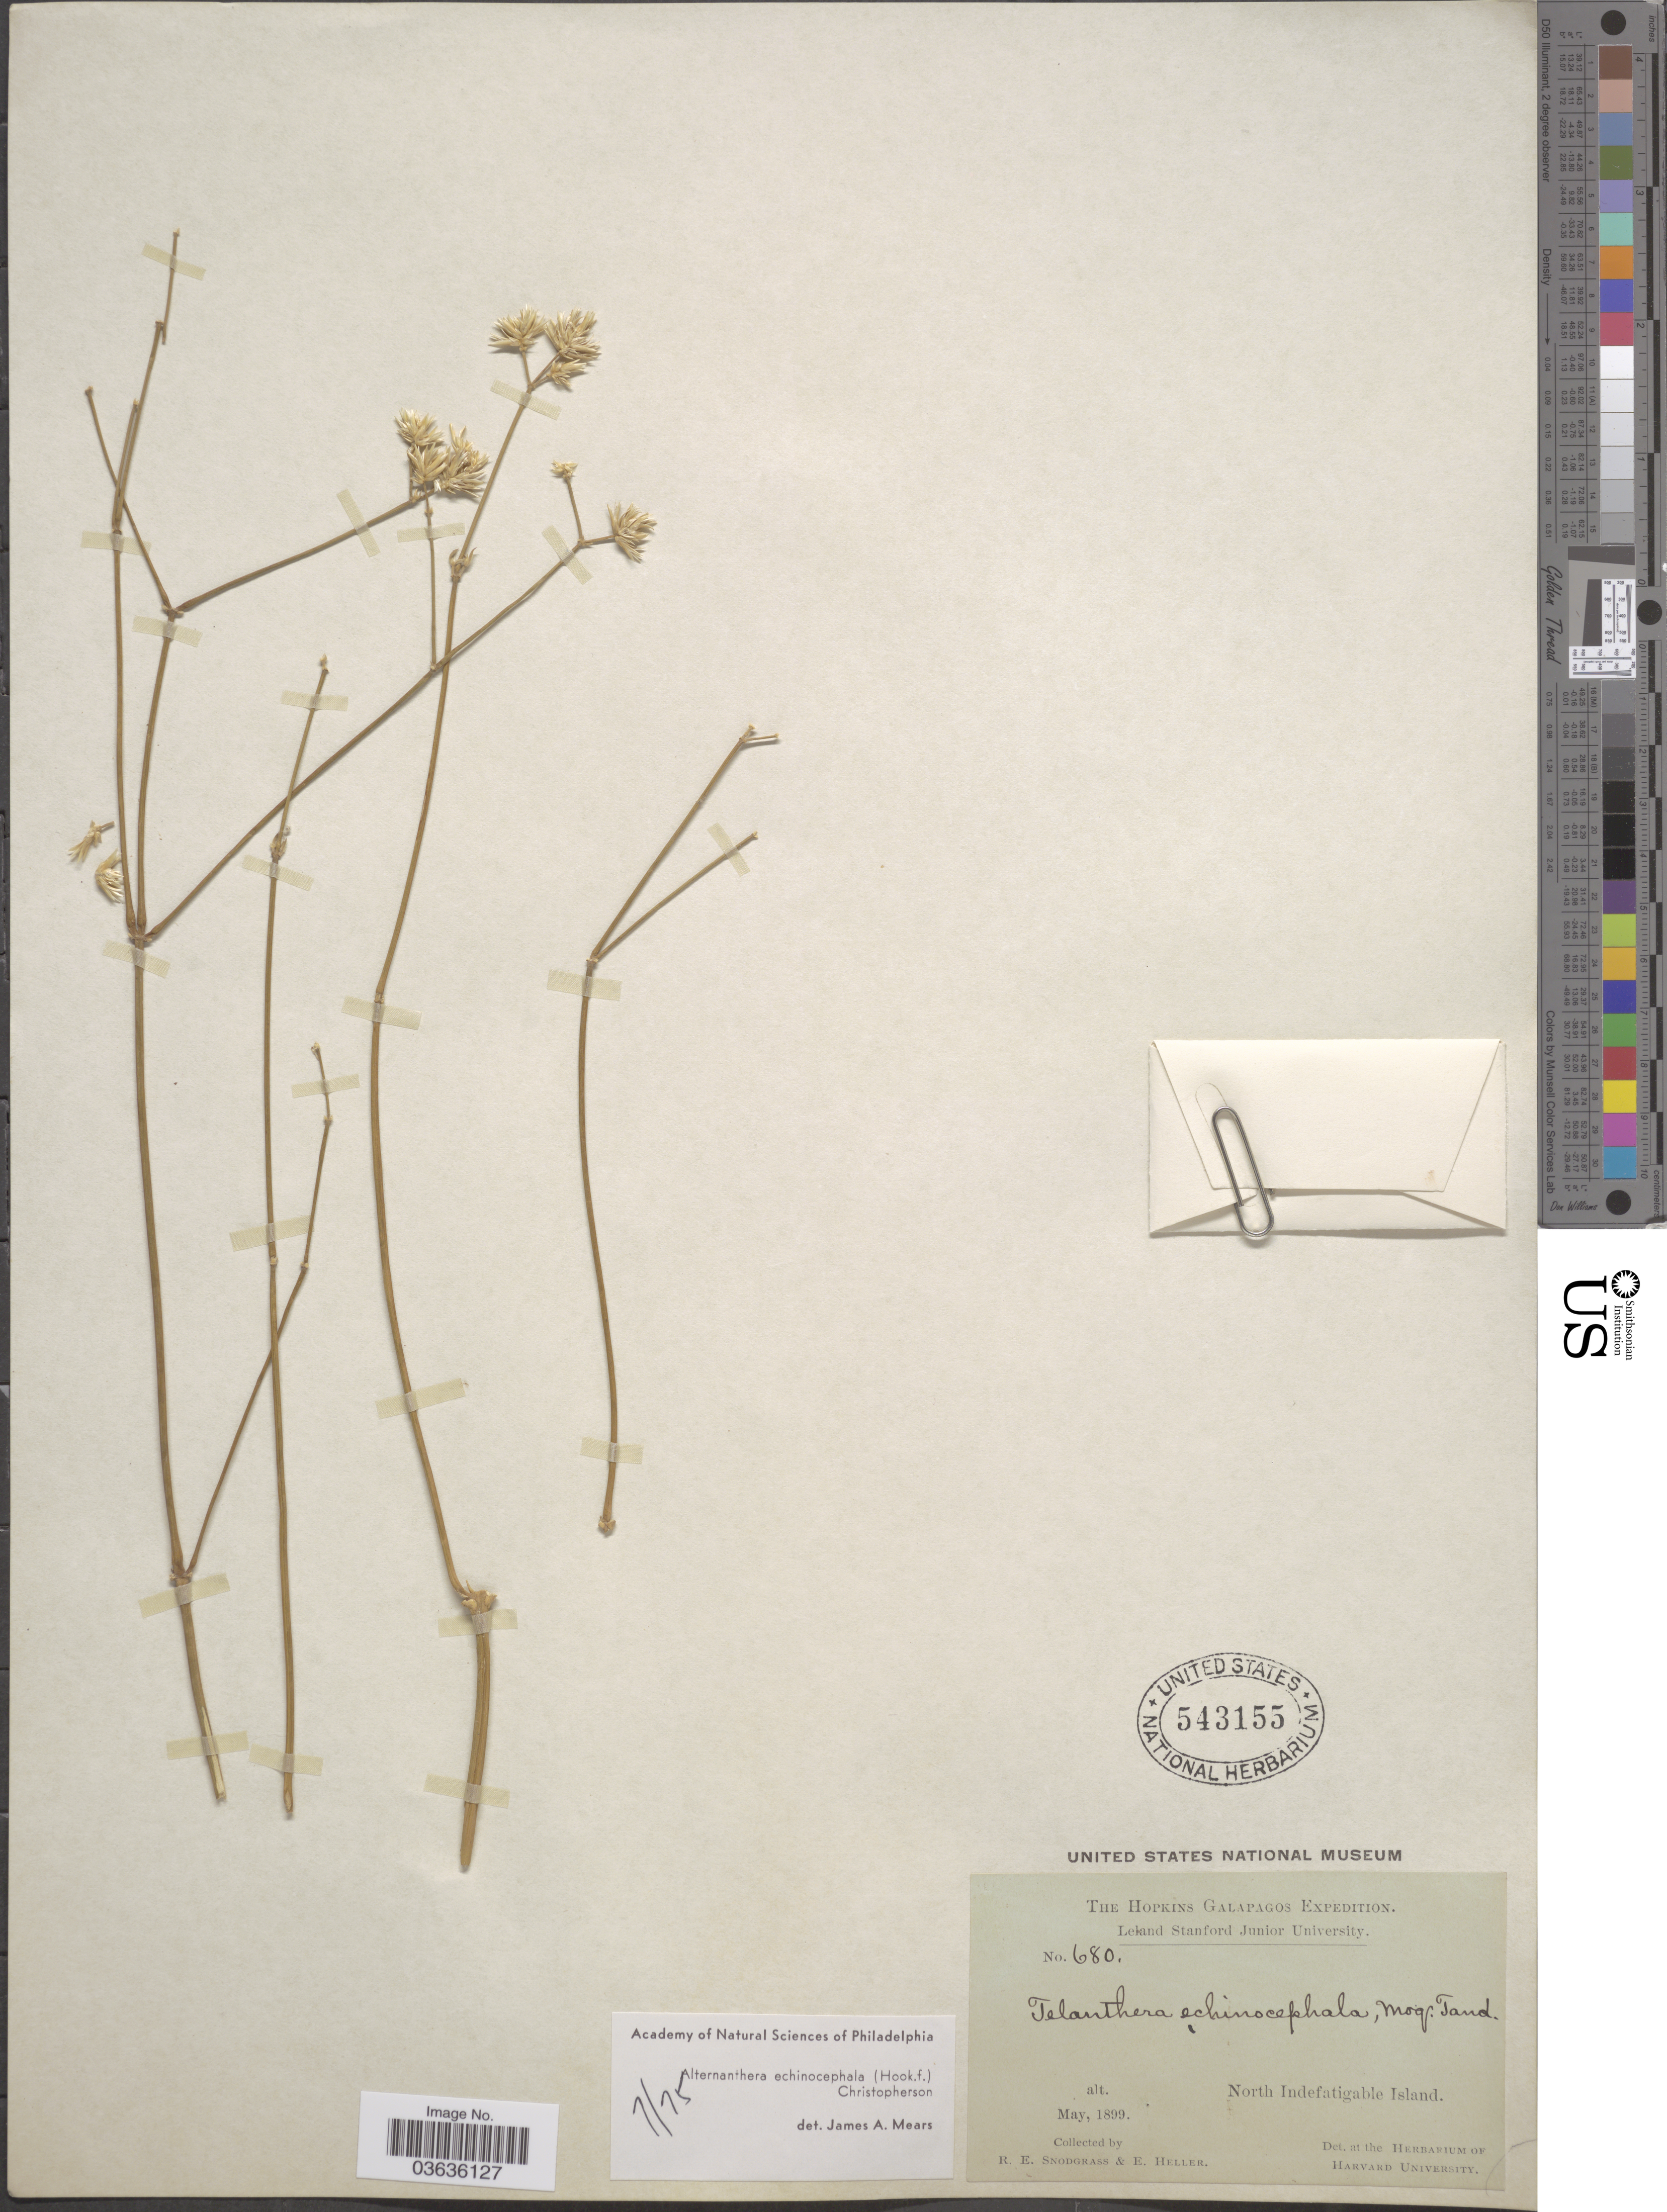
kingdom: Plantae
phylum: Tracheophyta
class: Magnoliopsida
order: Caryophyllales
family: Amaranthaceae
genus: Alternanthera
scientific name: Alternanthera echinocephala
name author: (Hook. f.) Christoph.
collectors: R. E. Snodgrass & E. Heller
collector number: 680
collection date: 1899-05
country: Ecuador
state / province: Colón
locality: Galapagos. North Indefatigable Island.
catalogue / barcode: US 543155